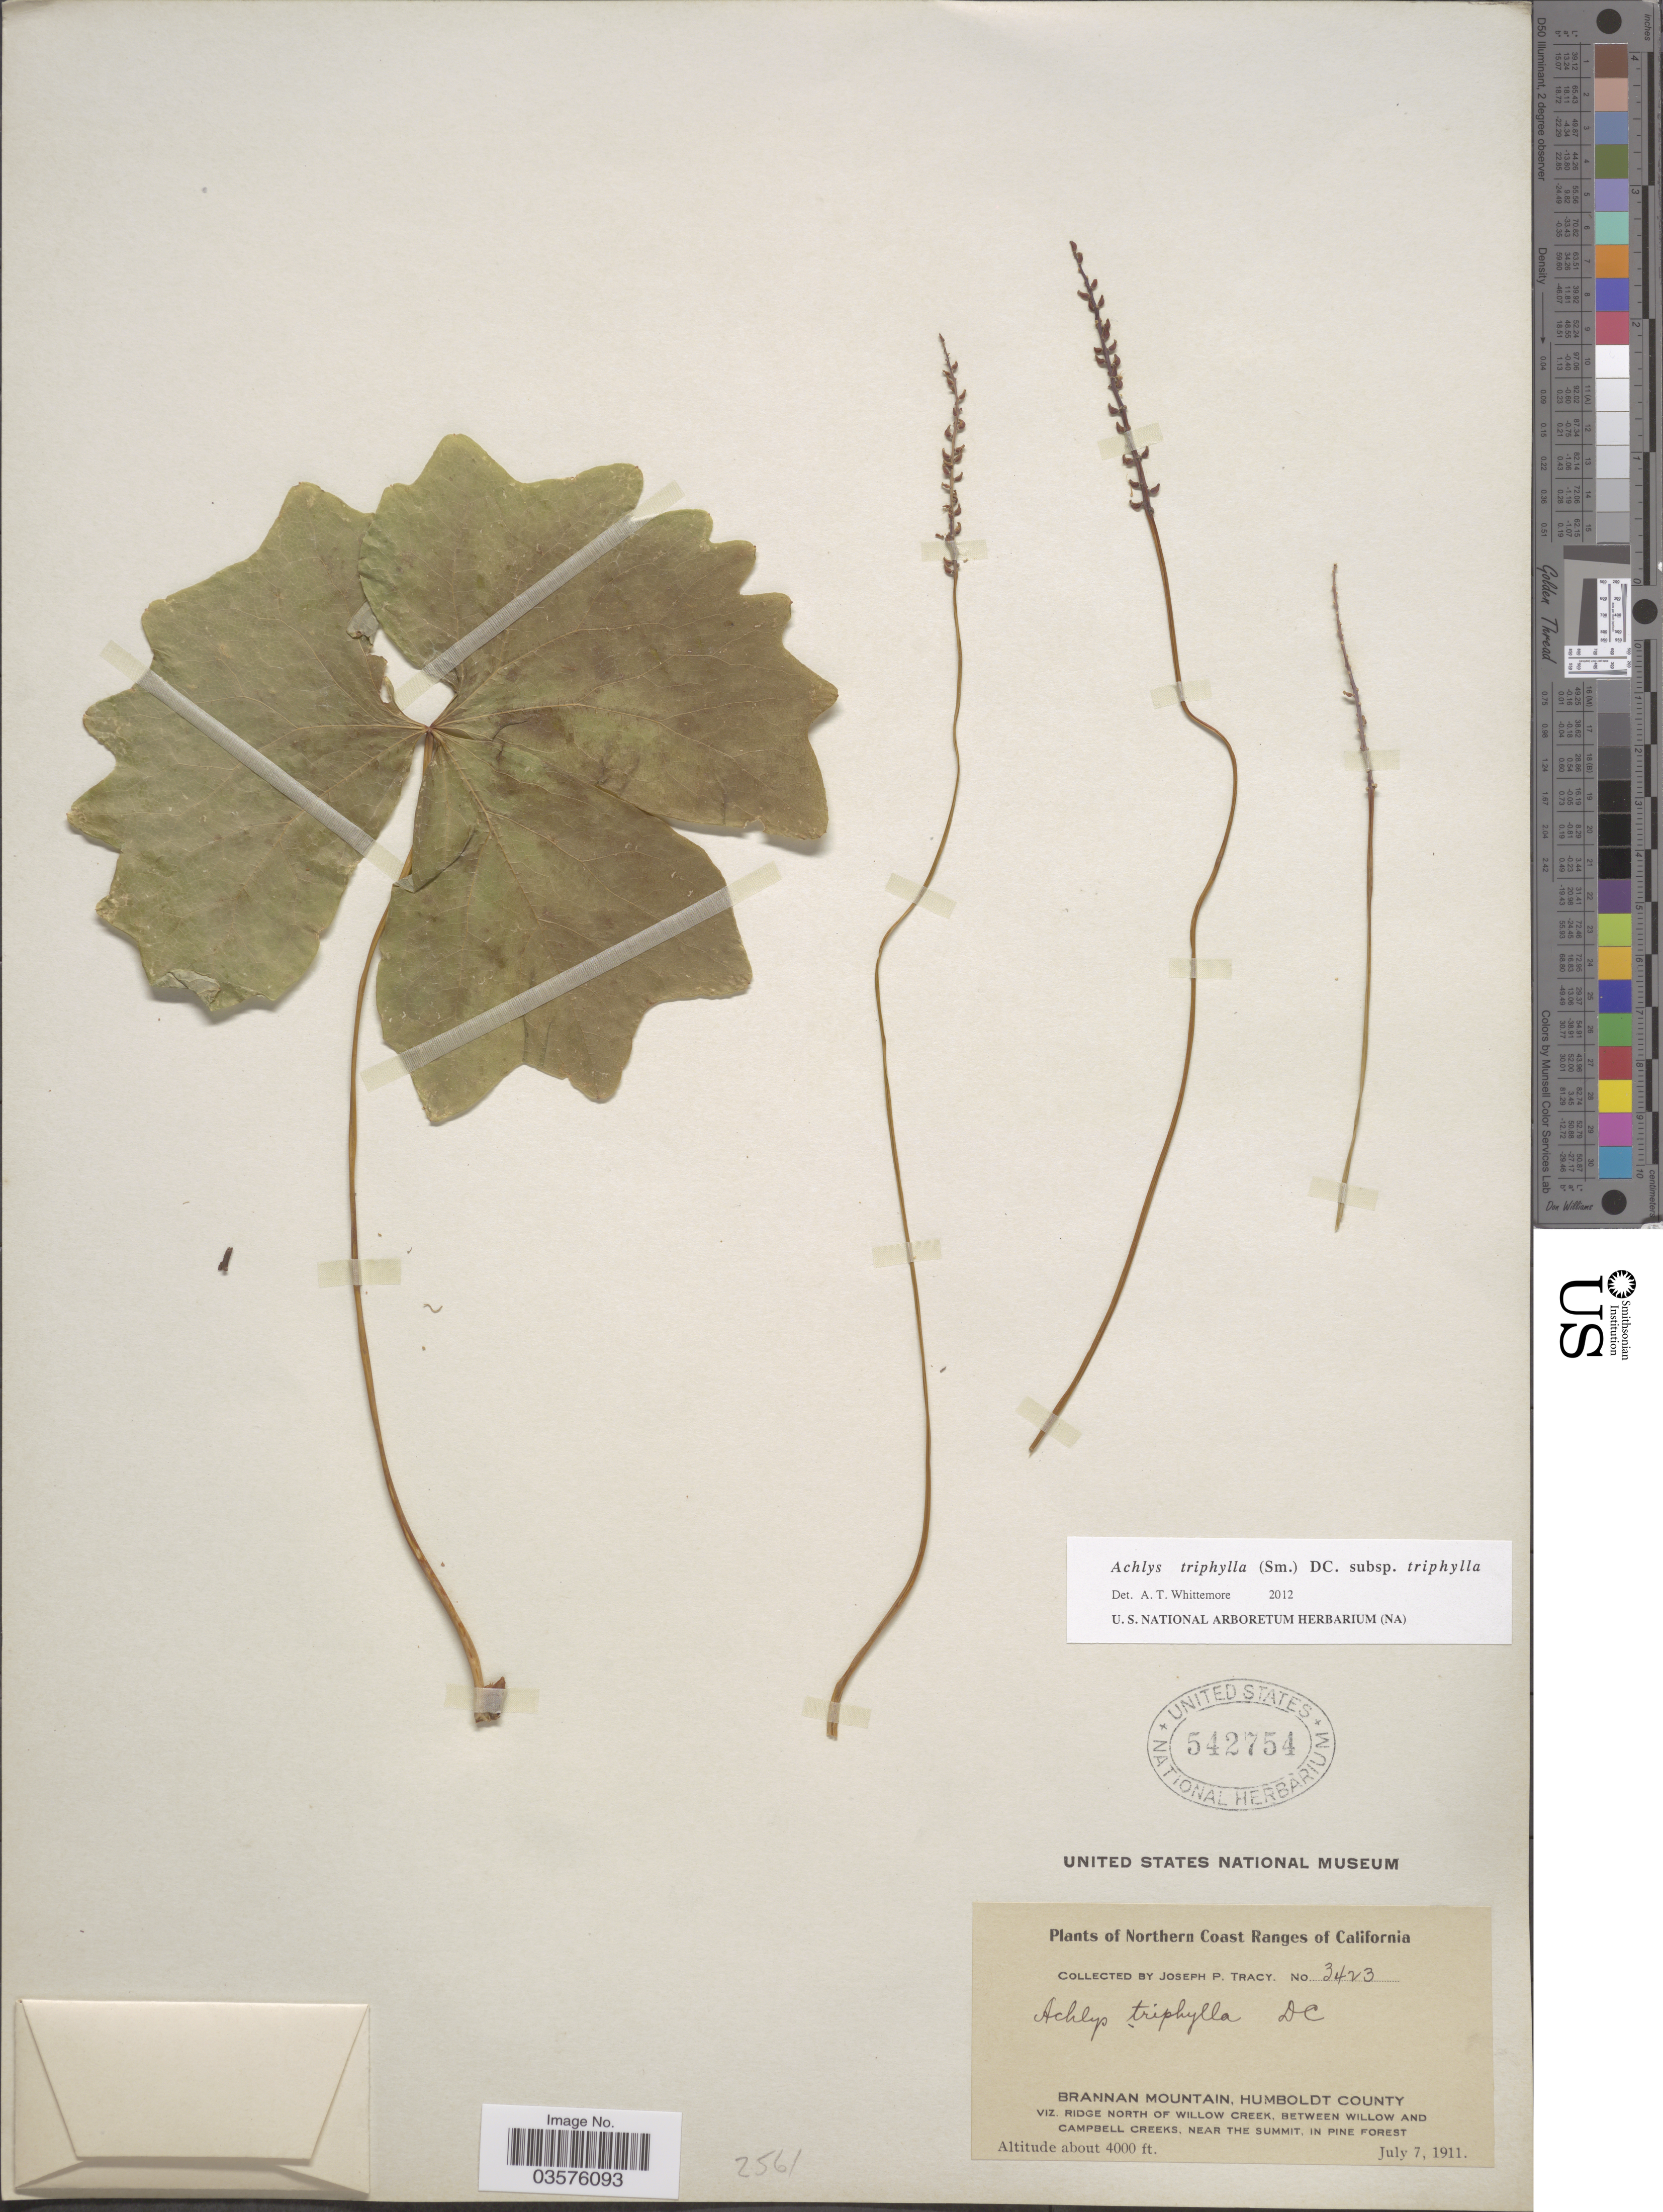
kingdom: Plantae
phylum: Tracheophyta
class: Magnoliopsida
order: Ranunculales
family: Berberidaceae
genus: Achlys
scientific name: Achlys triphylla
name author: (Sm.) DC.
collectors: J. Tracy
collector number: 3423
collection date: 1911-07-07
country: United States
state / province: California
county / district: Humboldt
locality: Northern Coast Ranges of California. Brannan Mountain, Humboldt County. Viz. ridge north of Willow Creek, between Willow and Campbell Creeks, near the summit.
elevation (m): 1219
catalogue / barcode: US 542754